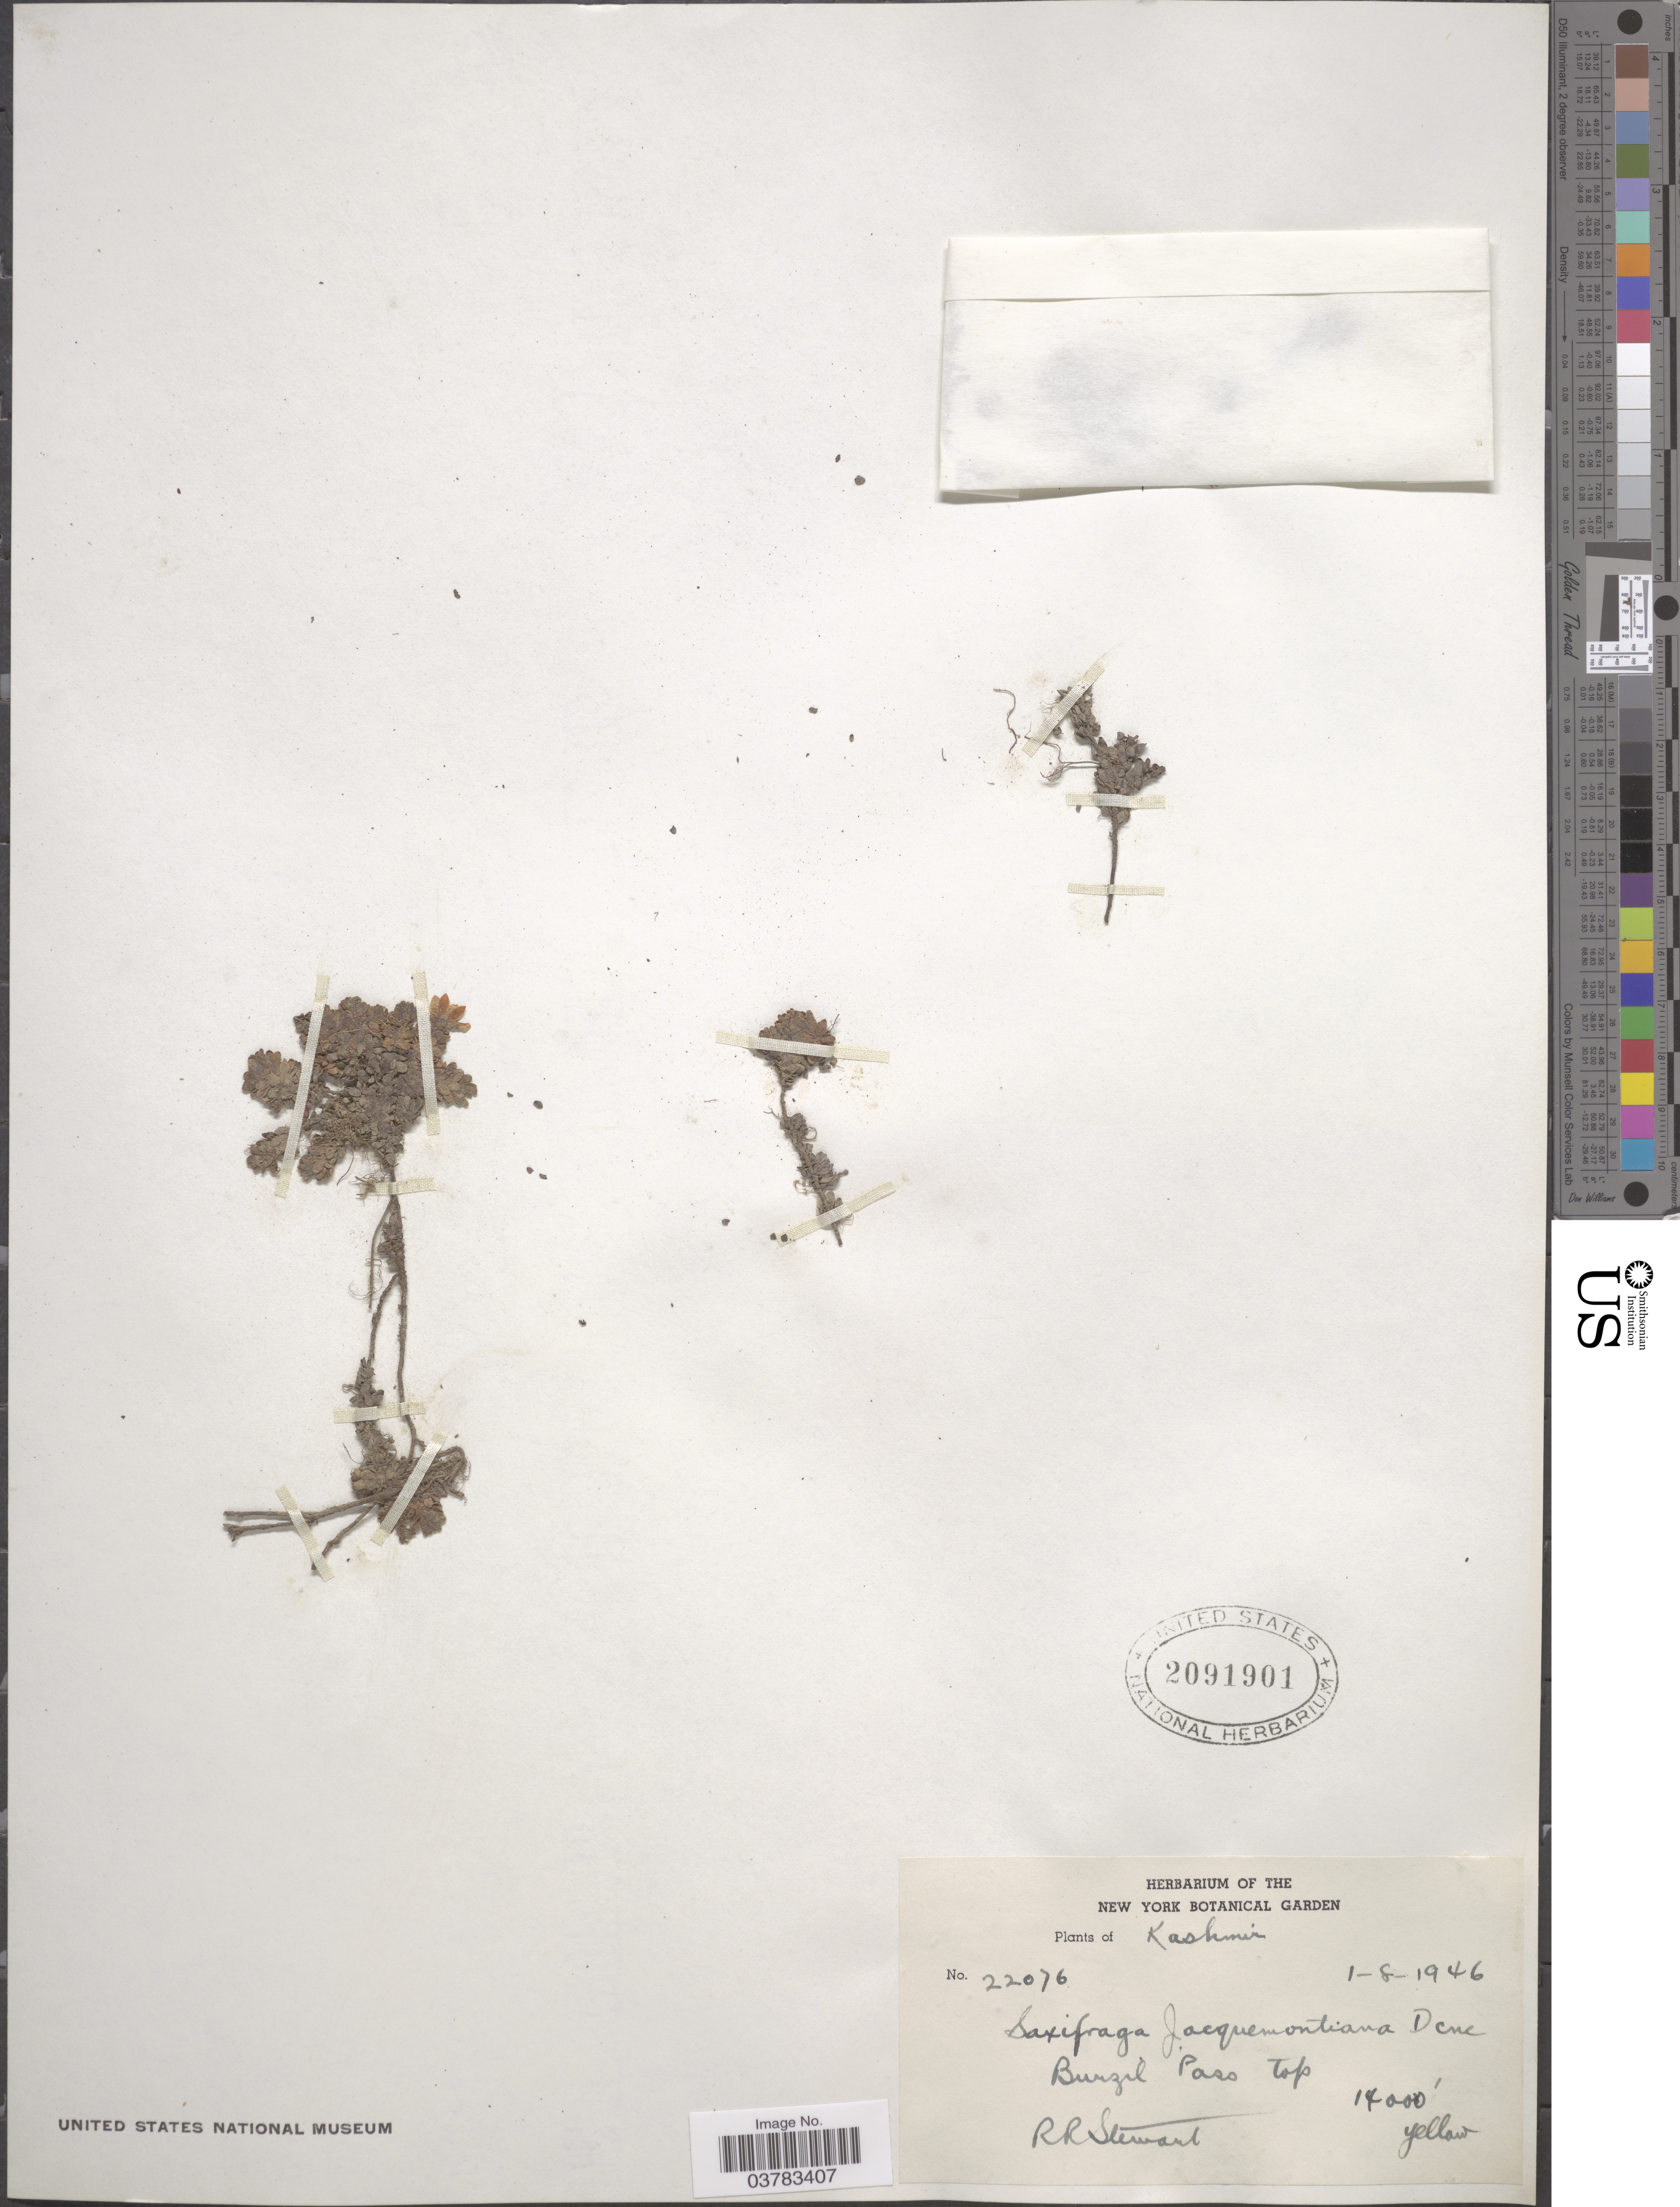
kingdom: Plantae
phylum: Tracheophyta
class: Magnoliopsida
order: Saxifragales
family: Saxifragaceae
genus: Saxifraga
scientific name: Saxifraga jacquemontiana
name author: Decne.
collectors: R. Stewart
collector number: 22076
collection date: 1946-08-01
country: India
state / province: Jammu and Kashmir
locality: Kashmir. Burzil Pass Top.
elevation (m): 4267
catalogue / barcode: US 2091901